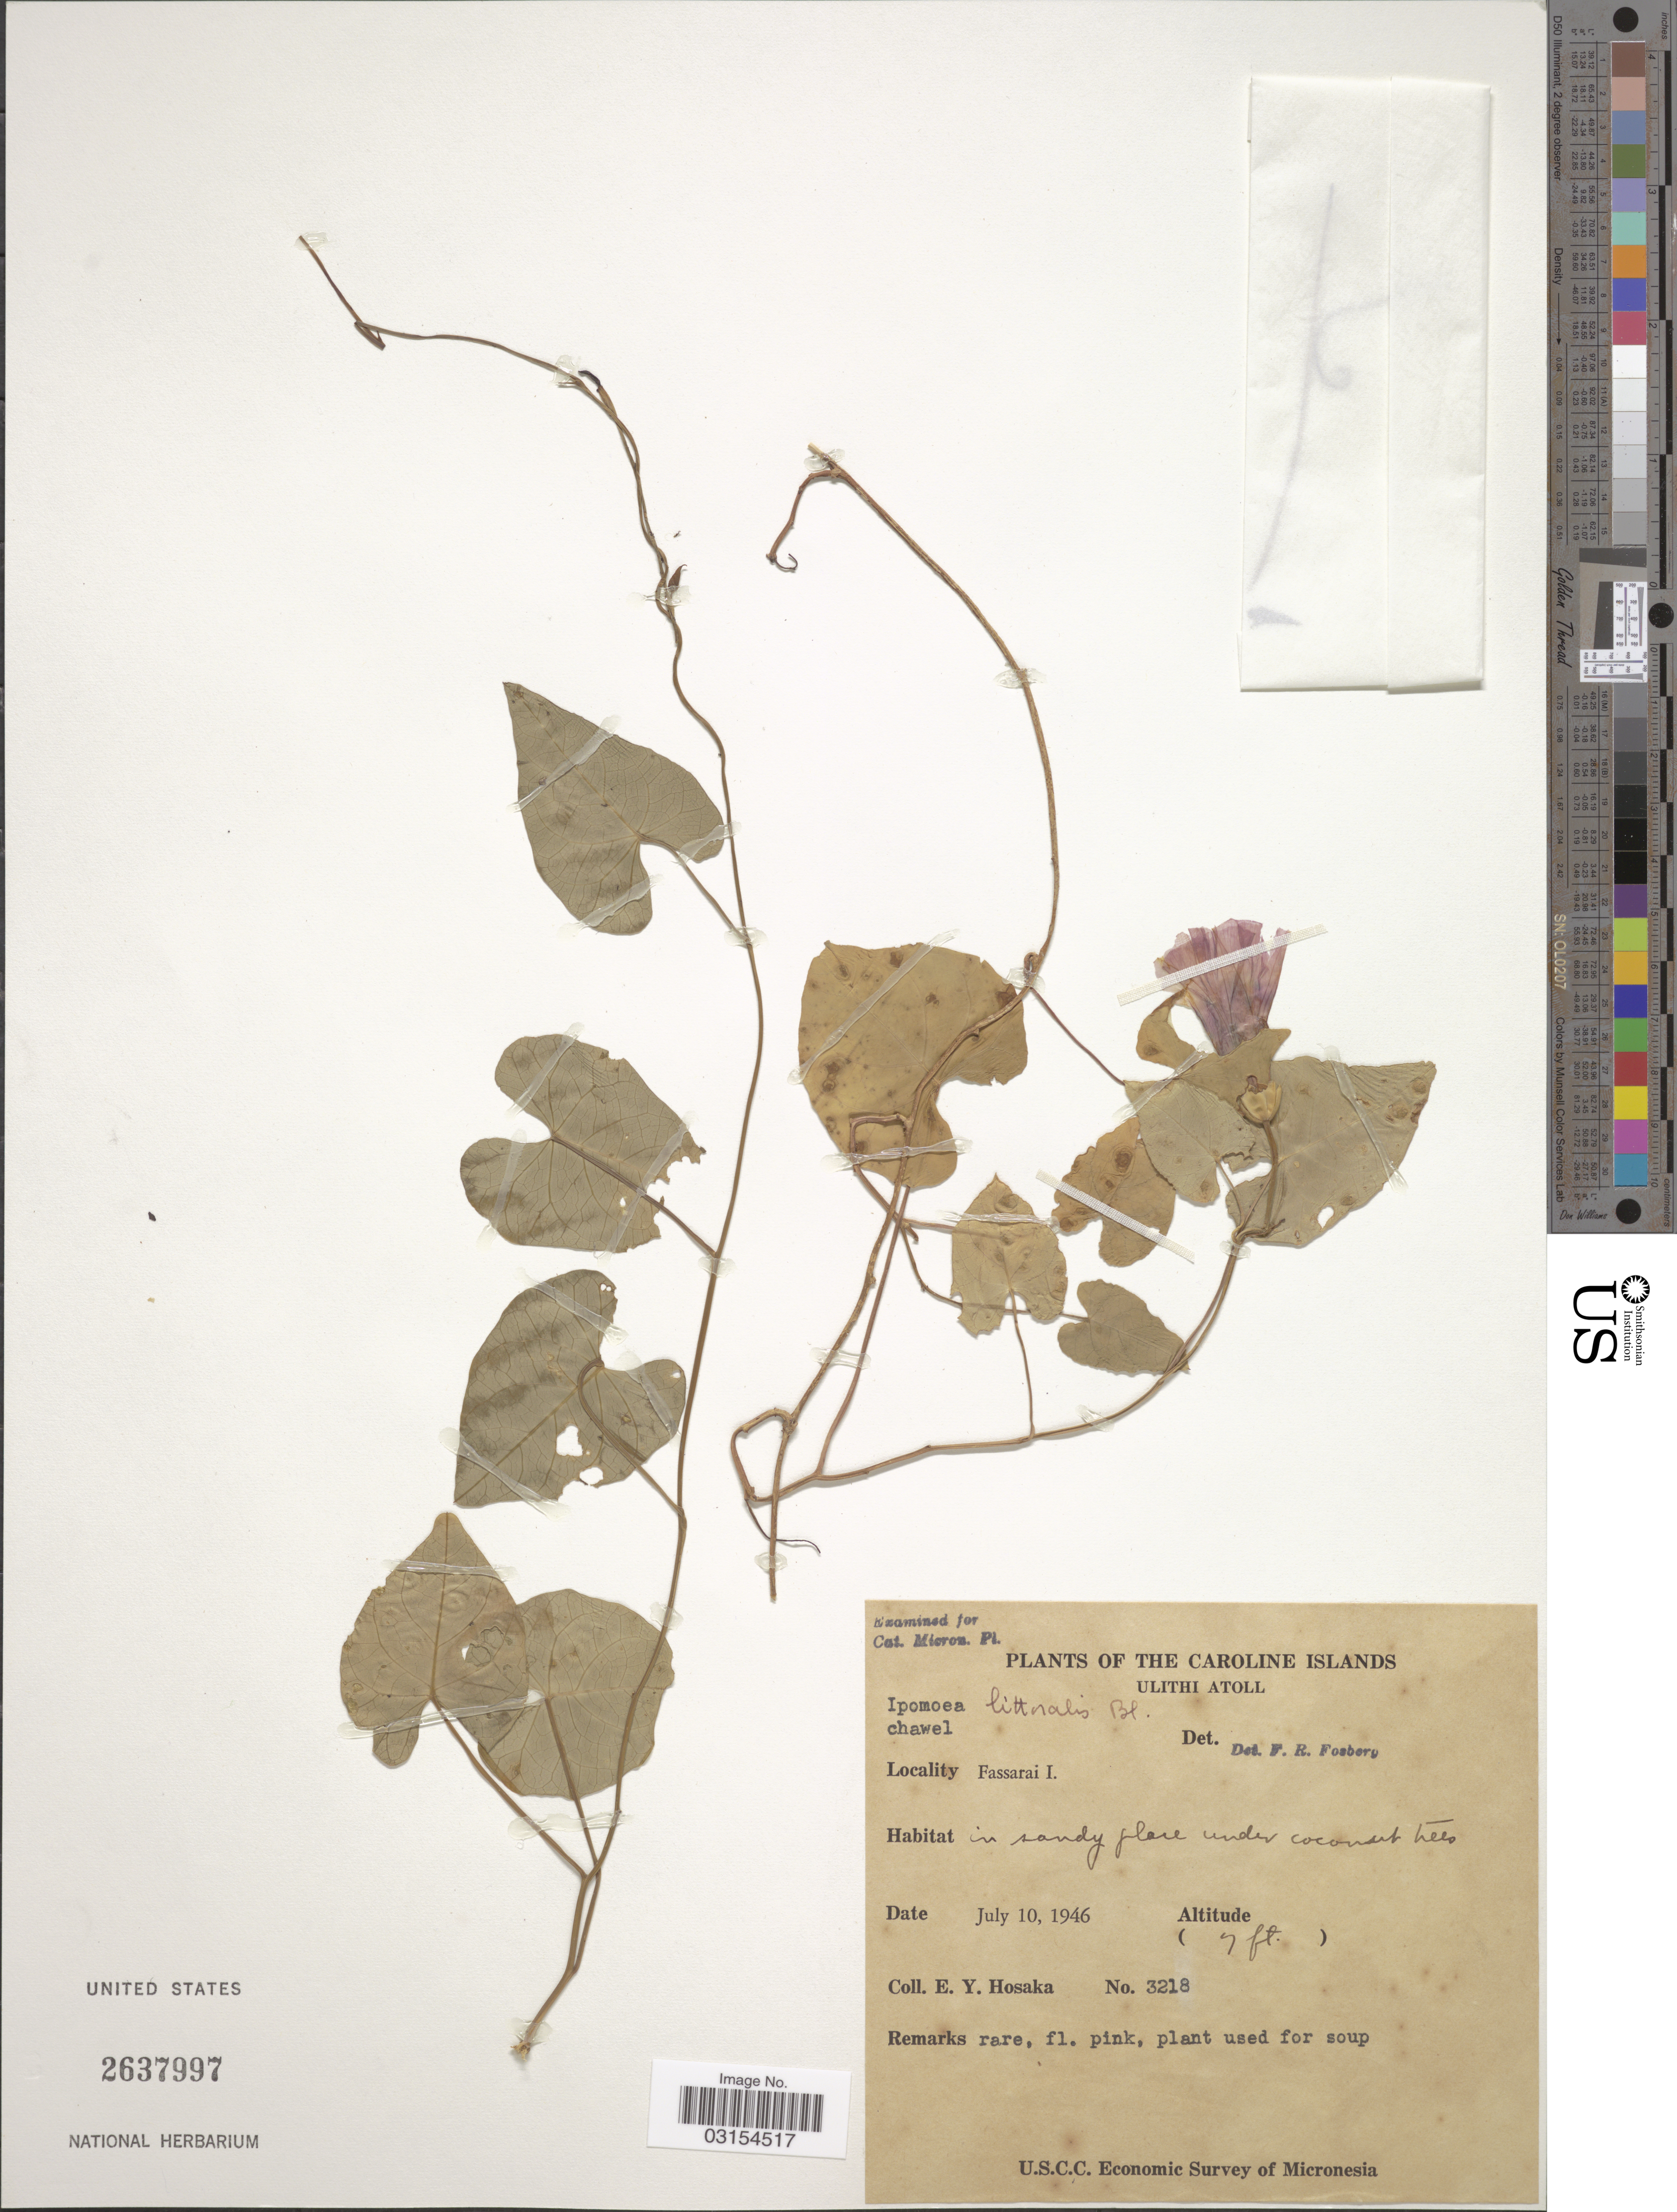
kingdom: Plantae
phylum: Tracheophyta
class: Magnoliopsida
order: Solanales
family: Convolvulaceae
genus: Ipomoea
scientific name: Ipomoea littoralis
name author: Blume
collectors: E. Y. Hosaka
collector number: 3218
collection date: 1946-07-10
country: Micronesia, Federated States of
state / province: Yap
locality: Caroline Islands. Ulithi Atoll. Fassarai I.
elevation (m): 2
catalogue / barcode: US 2637997